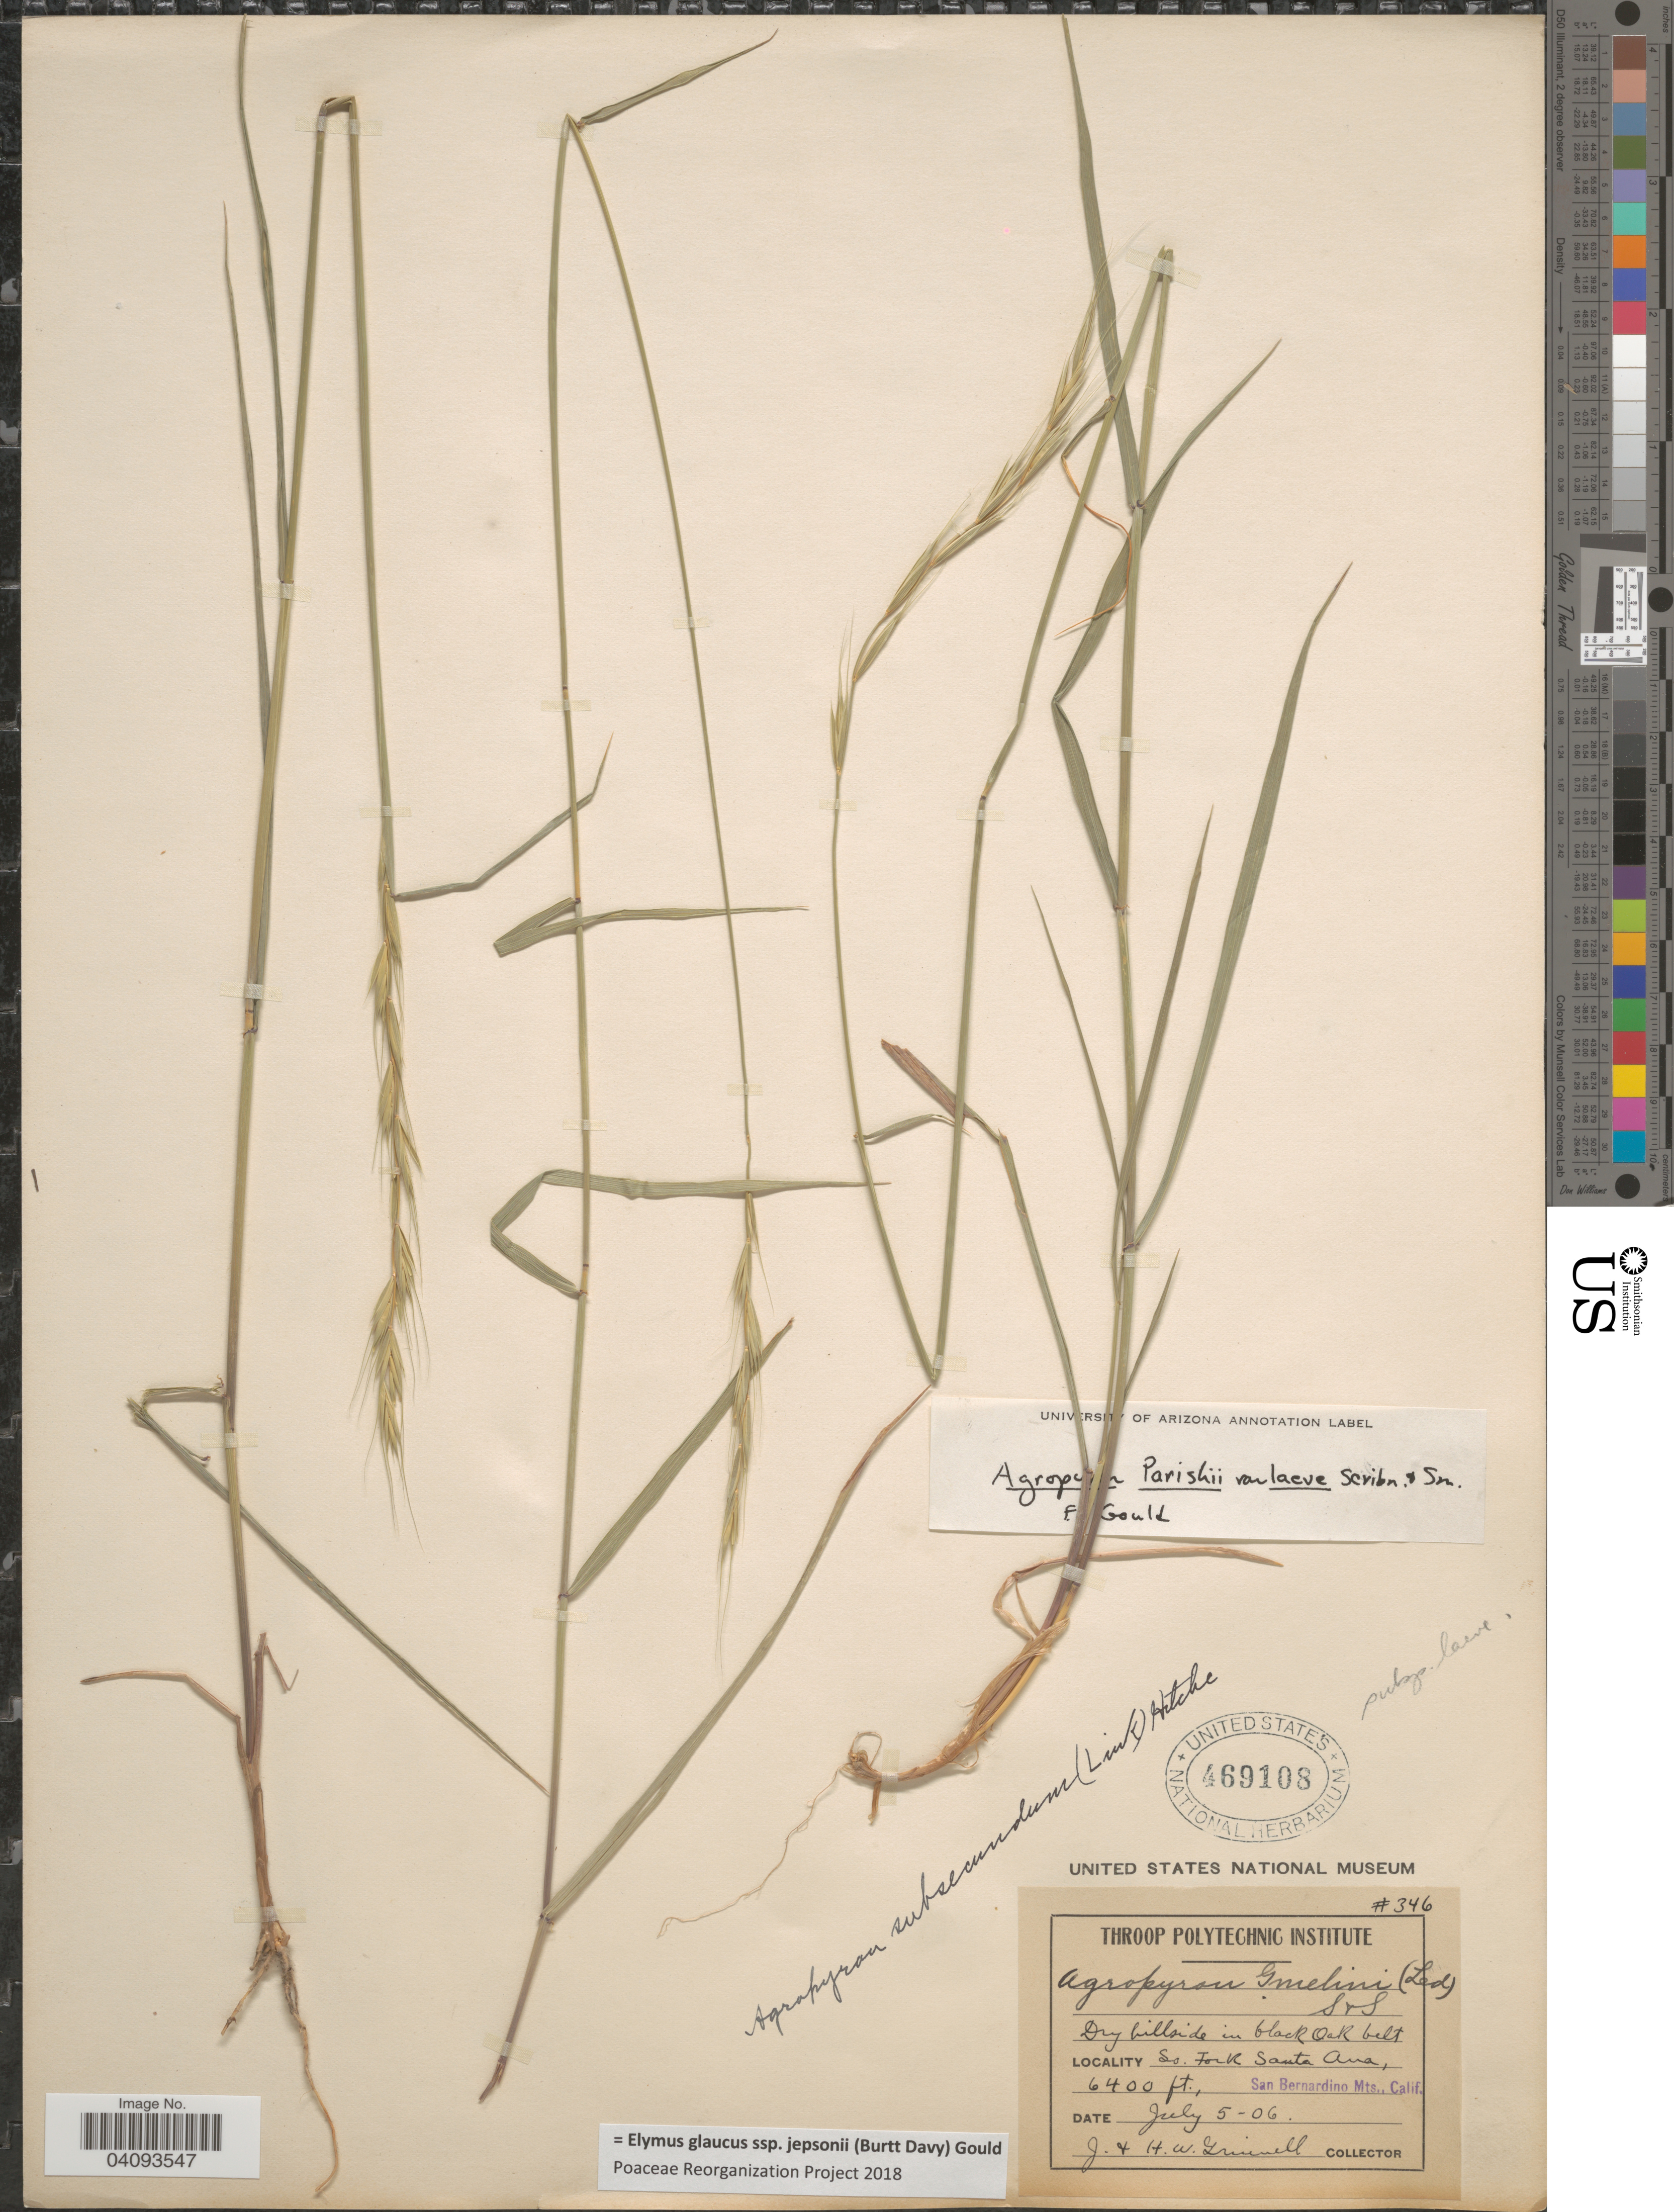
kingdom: Plantae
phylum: Tracheophyta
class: Liliopsida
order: Poales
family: Poaceae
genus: Elymus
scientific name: Elymus glaucus subsp. jepsonii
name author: (Burtt Davy) Gould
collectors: J. Grinnell & H. Grinnell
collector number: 346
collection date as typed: Transcribed d/m/y: 5/7/6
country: United States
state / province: California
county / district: San Bernardino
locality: Dry hillside in black Oak belt. So. Fork Santa Ana, San Bernardino Mts.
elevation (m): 1951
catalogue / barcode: US 469108